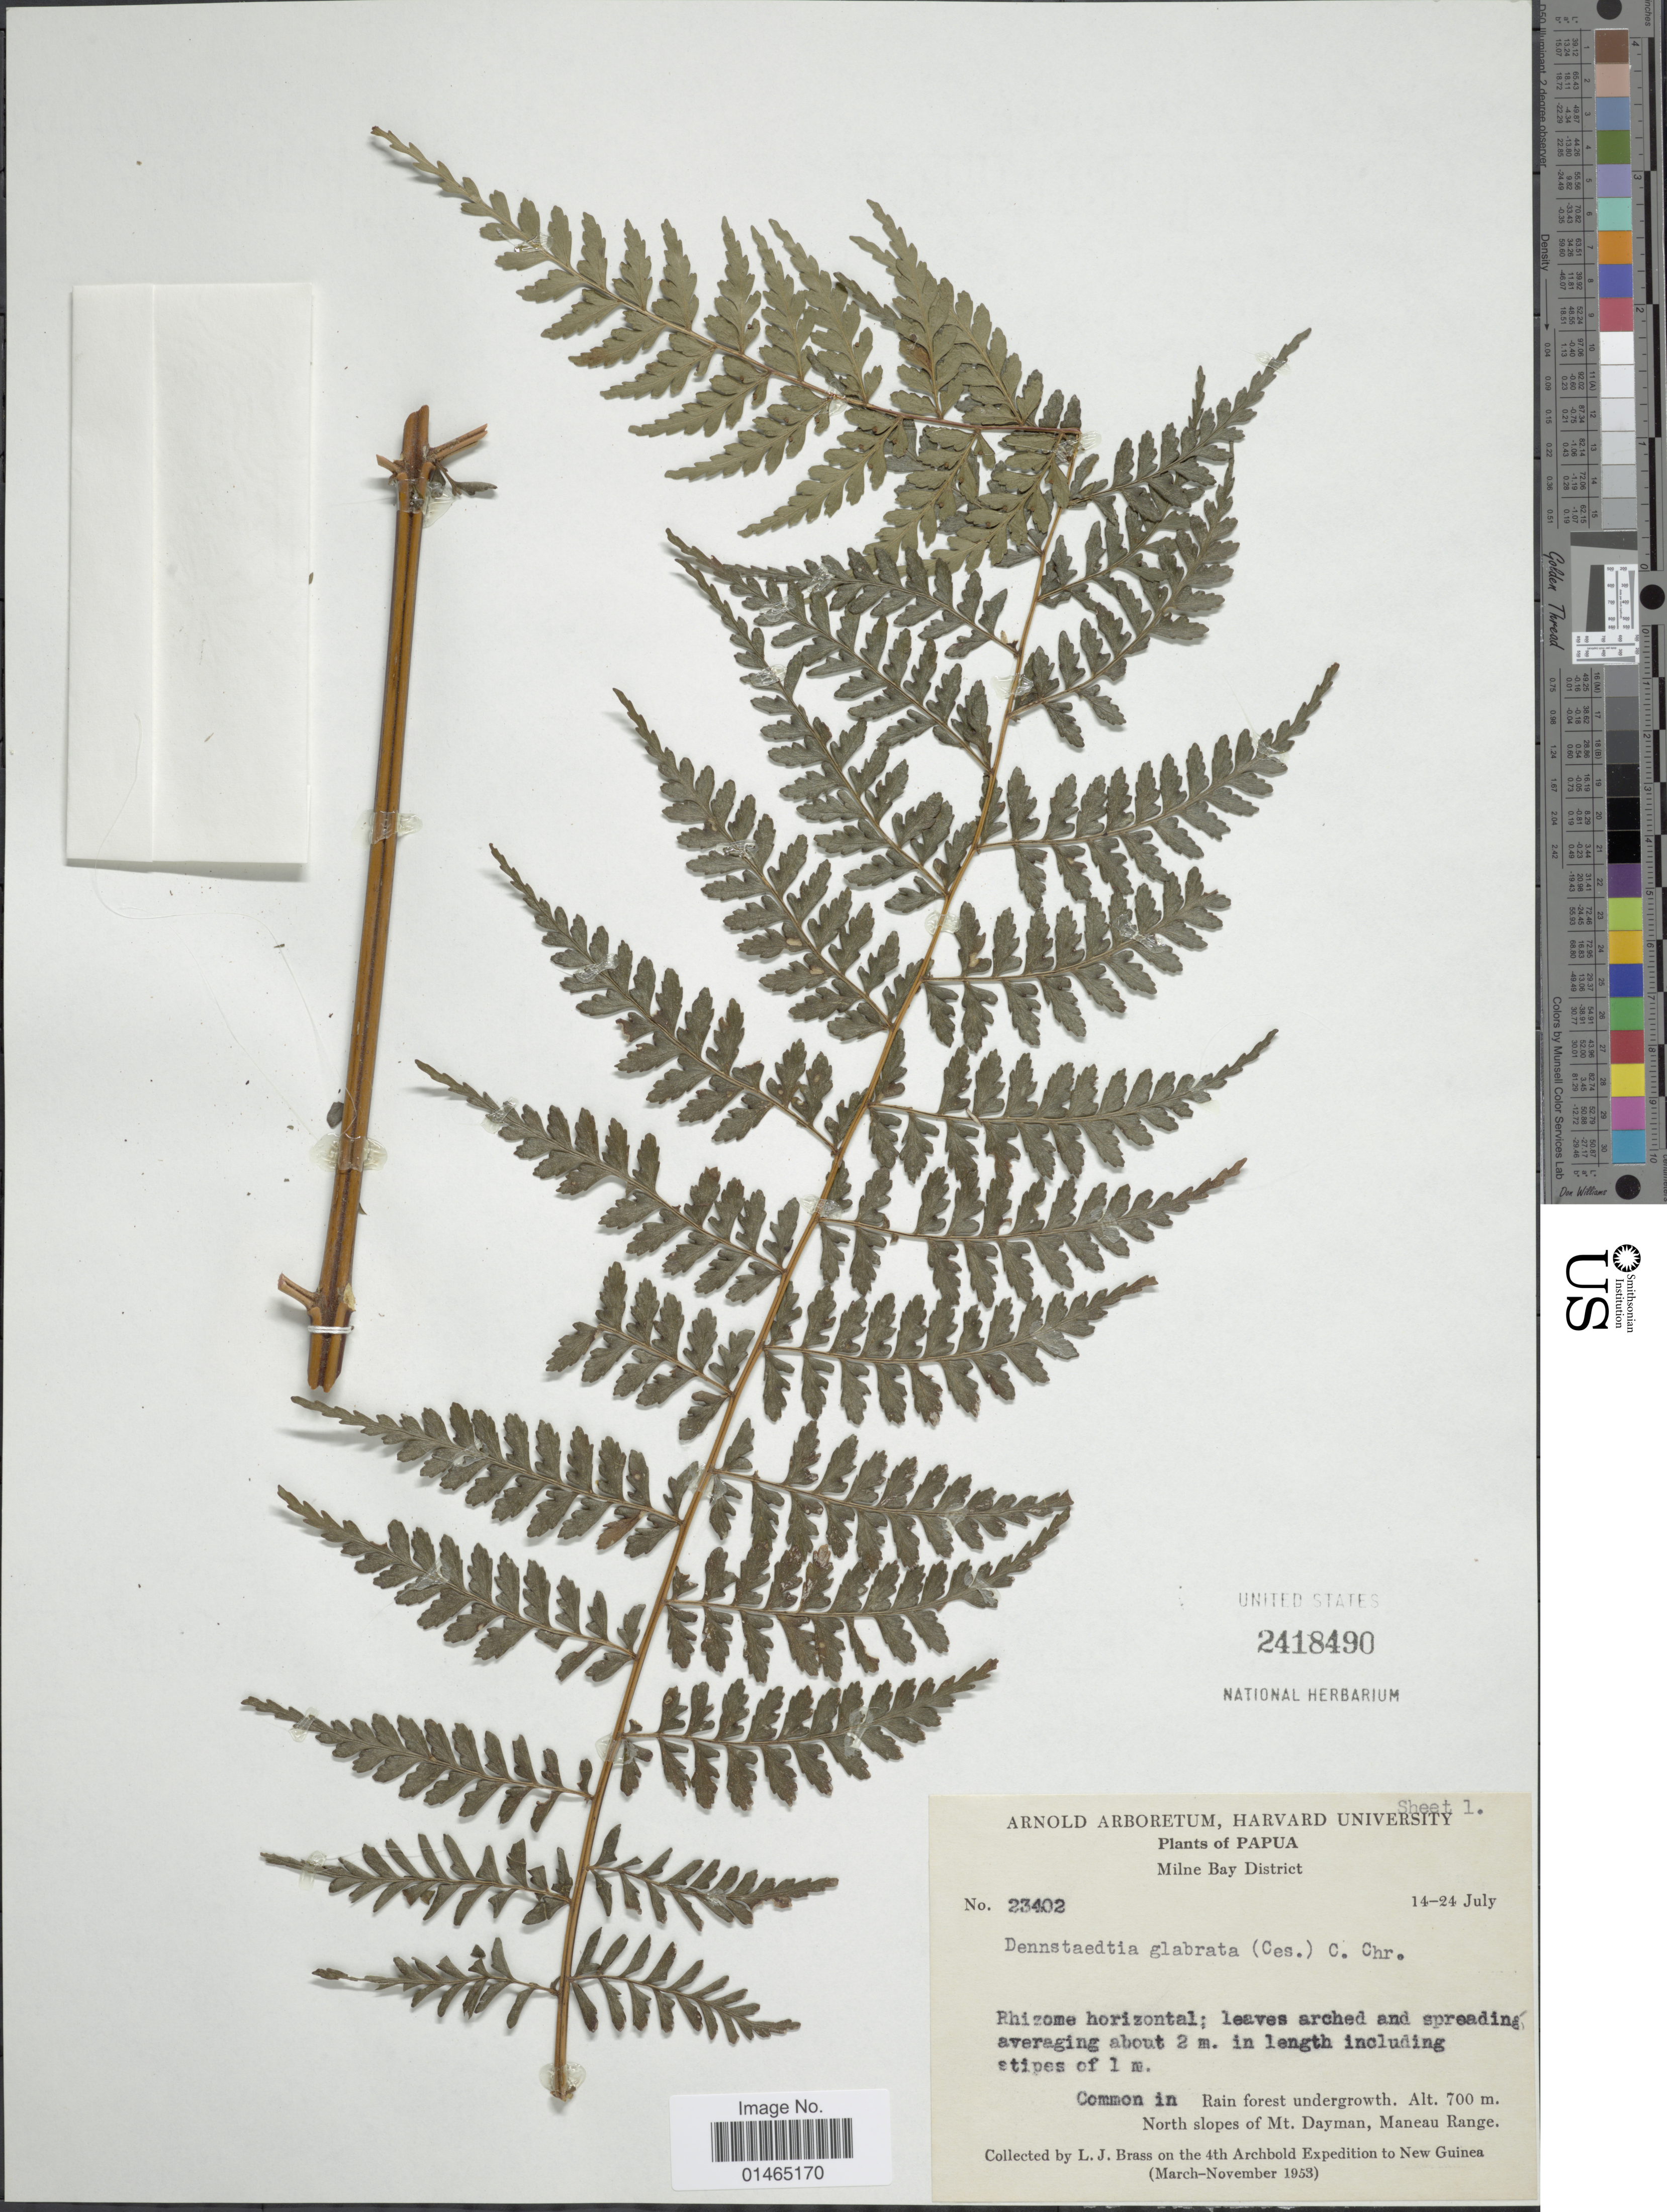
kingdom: Plantae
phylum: Tracheophyta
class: Polypodiopsida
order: Polypodiales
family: Dennstaedtiaceae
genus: Dennstaedtia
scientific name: Dennstaedtia glabrata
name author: (Ces.) C. Chr.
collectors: L. J. Brass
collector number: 23402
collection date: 1953-07-14/1953-07-24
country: Papua New Guinea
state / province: Milne Bay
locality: Common in Rain forest undergrowth. North slopes of Mt. Dayman, Maneau Range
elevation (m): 700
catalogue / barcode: US 2418490